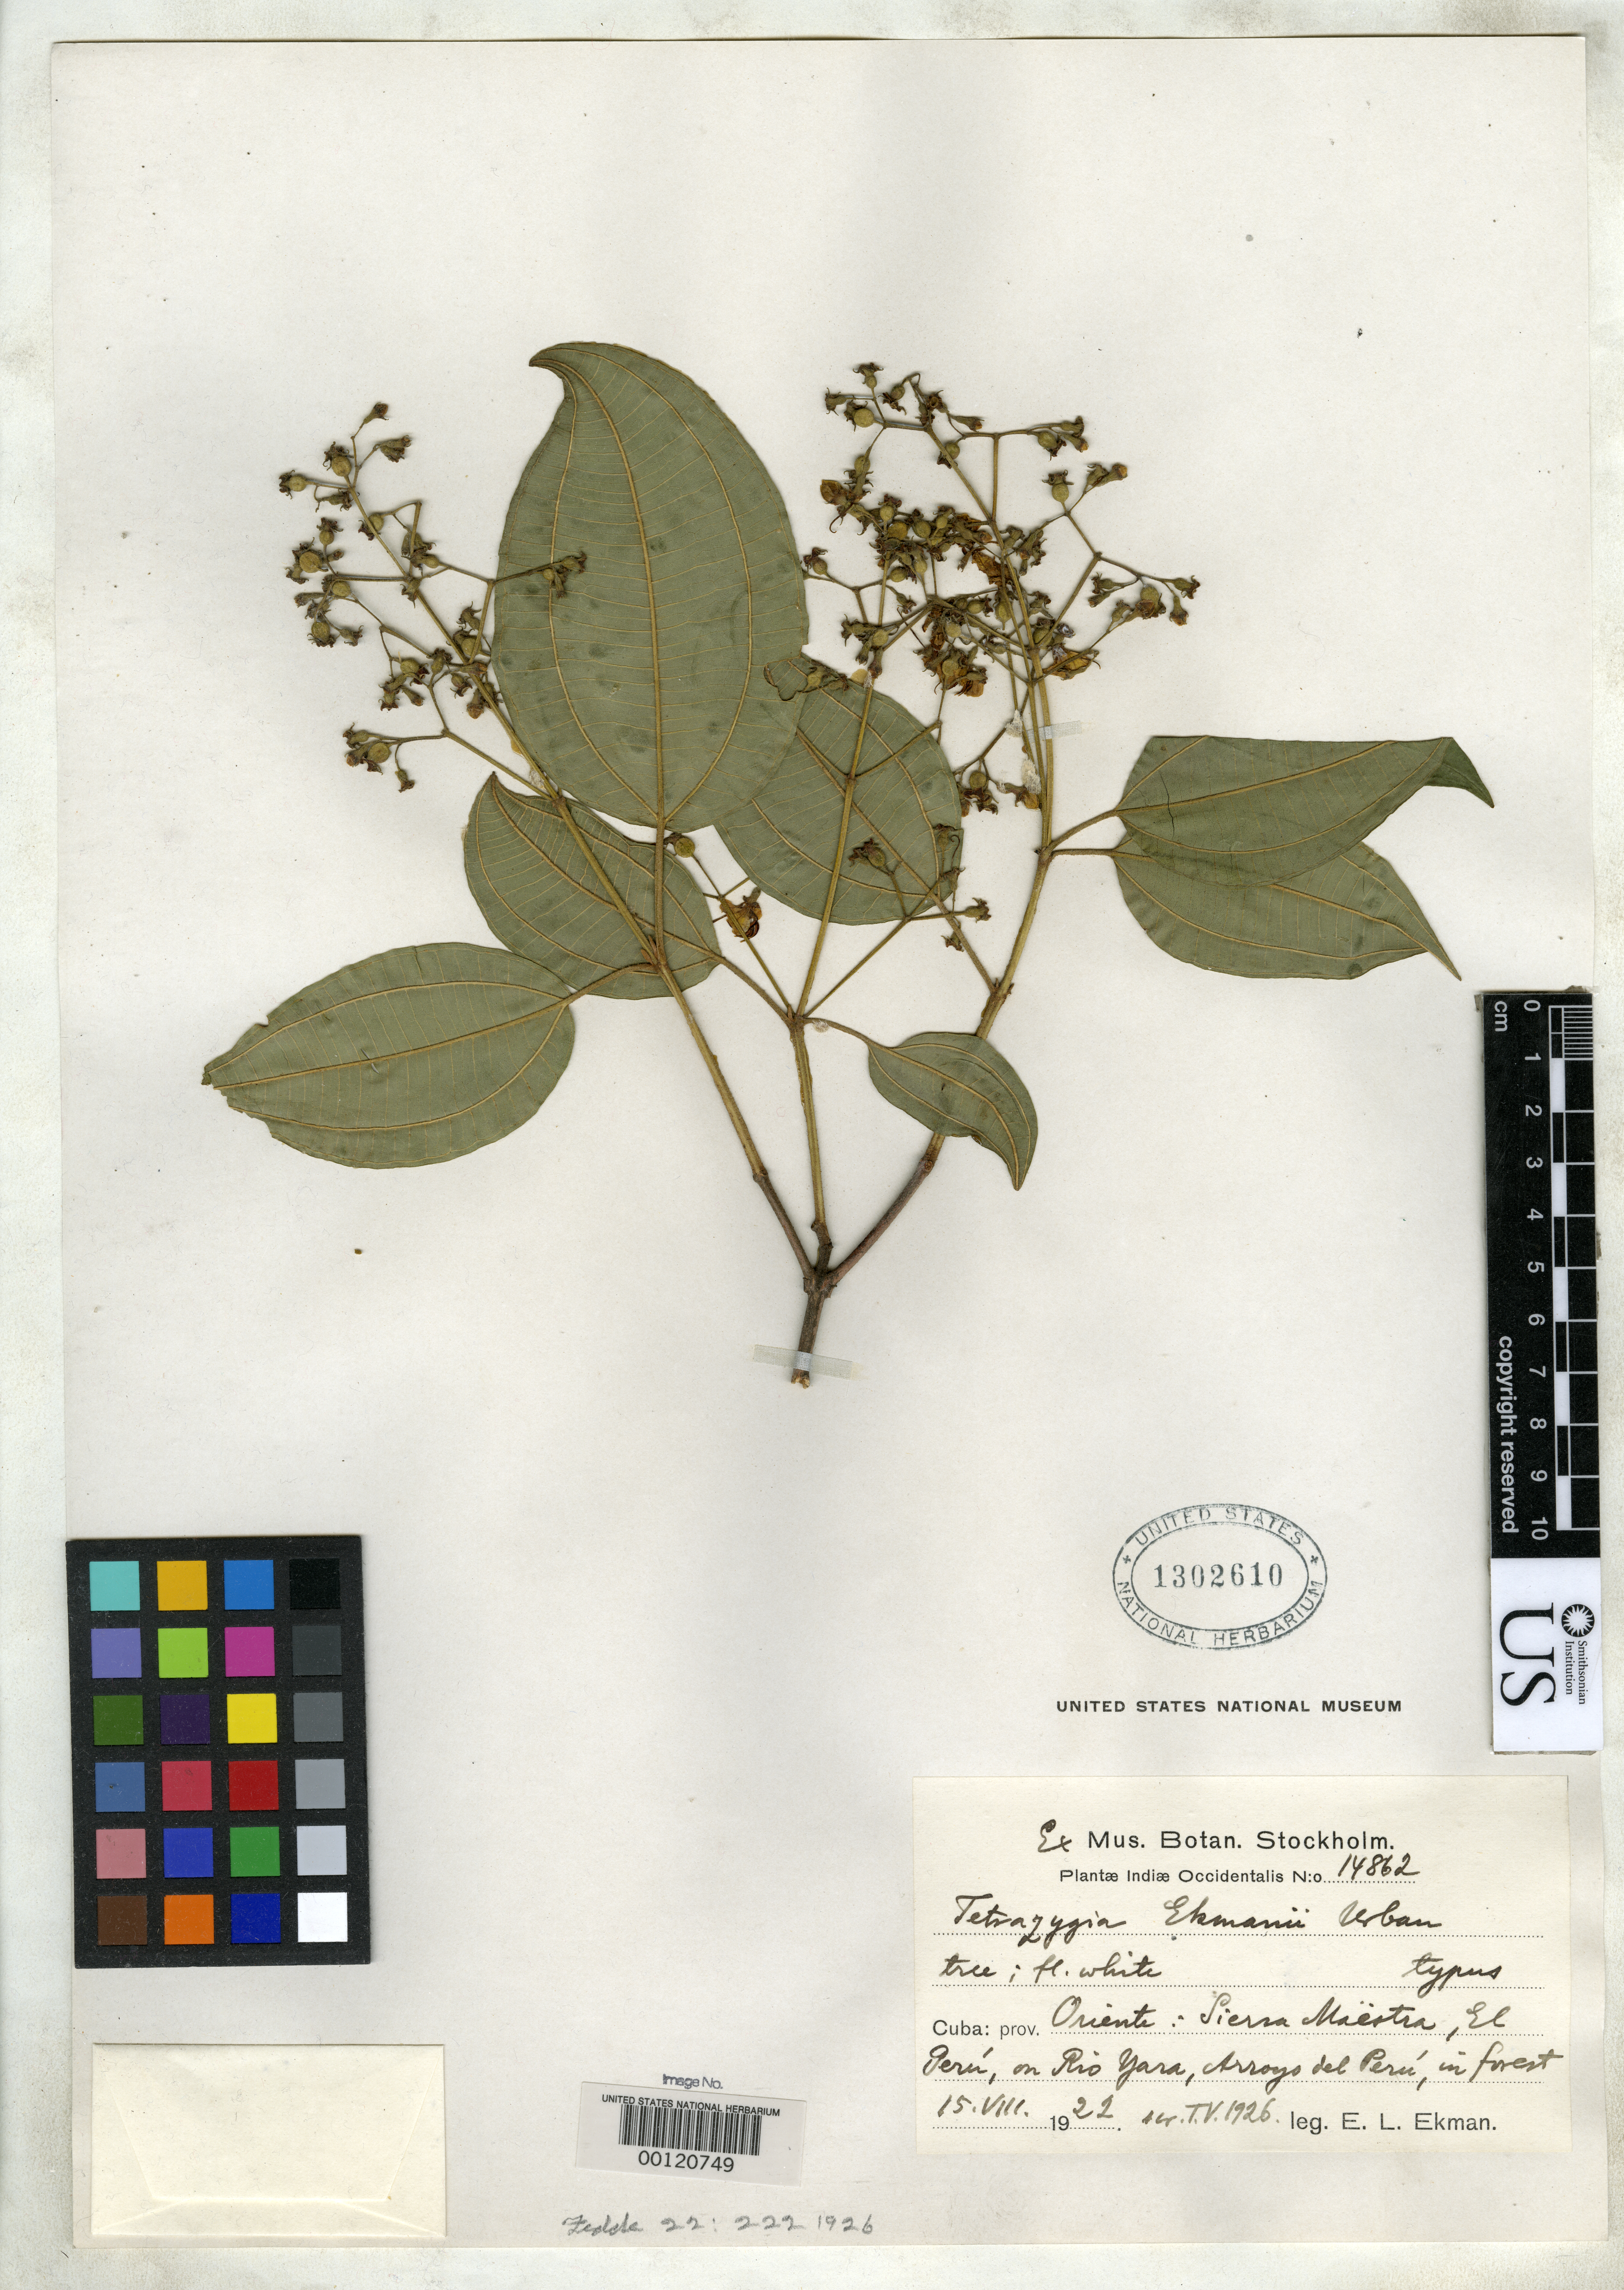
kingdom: Plantae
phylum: Tracheophyta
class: Magnoliopsida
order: Myrtales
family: Melastomataceae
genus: Tetrazygia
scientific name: Tetrazygia ekmanii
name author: Urb.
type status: Isotype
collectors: E. L. Ekman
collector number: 14862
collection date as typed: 15 Aug 1922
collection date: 1922-08-15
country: Cuba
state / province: Oriente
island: Greater Antilles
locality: Sierra Maestra, El Peru on Rio Yara.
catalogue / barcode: US 1302610